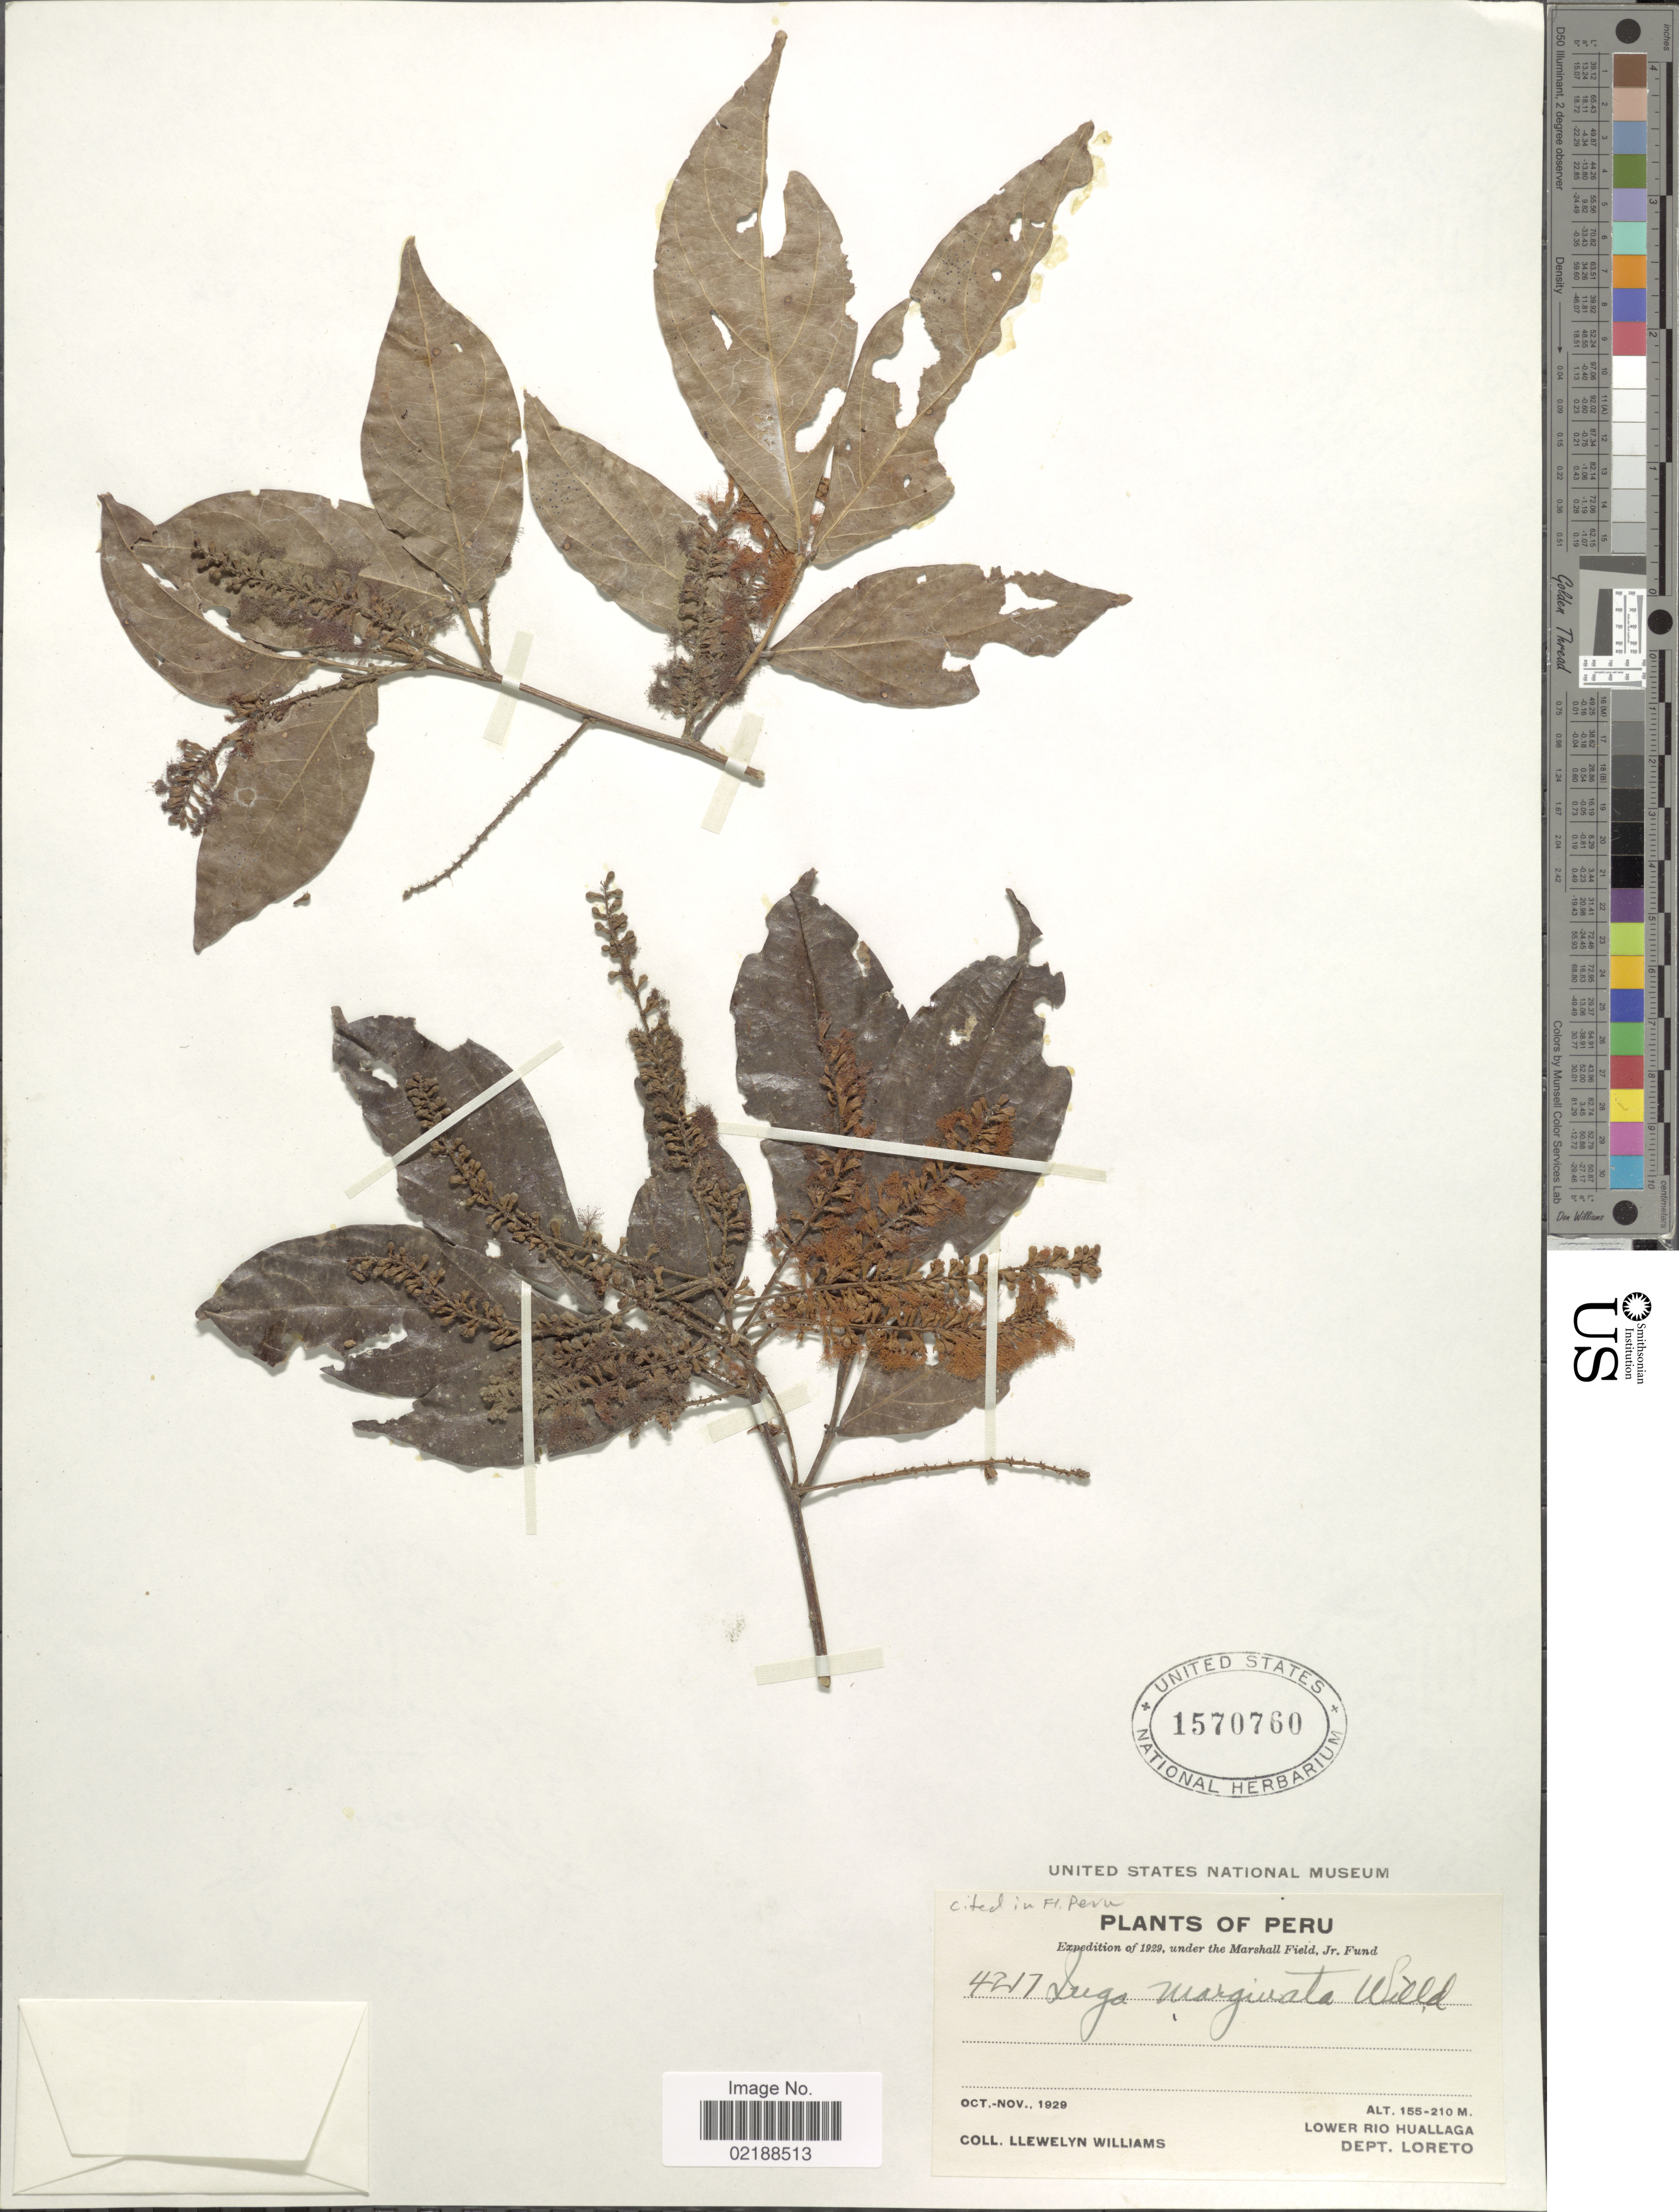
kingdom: Plantae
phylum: Tracheophyta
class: Magnoliopsida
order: Fabales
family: Fabaceae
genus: Inga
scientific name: Inga marginata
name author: Willd.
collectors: Ll. Williams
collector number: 4217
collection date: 1929-10/1929-11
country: Peru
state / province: Loreto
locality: Lower Rio Huallaga, Dept. Loreto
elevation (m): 155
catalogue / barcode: US 1570760